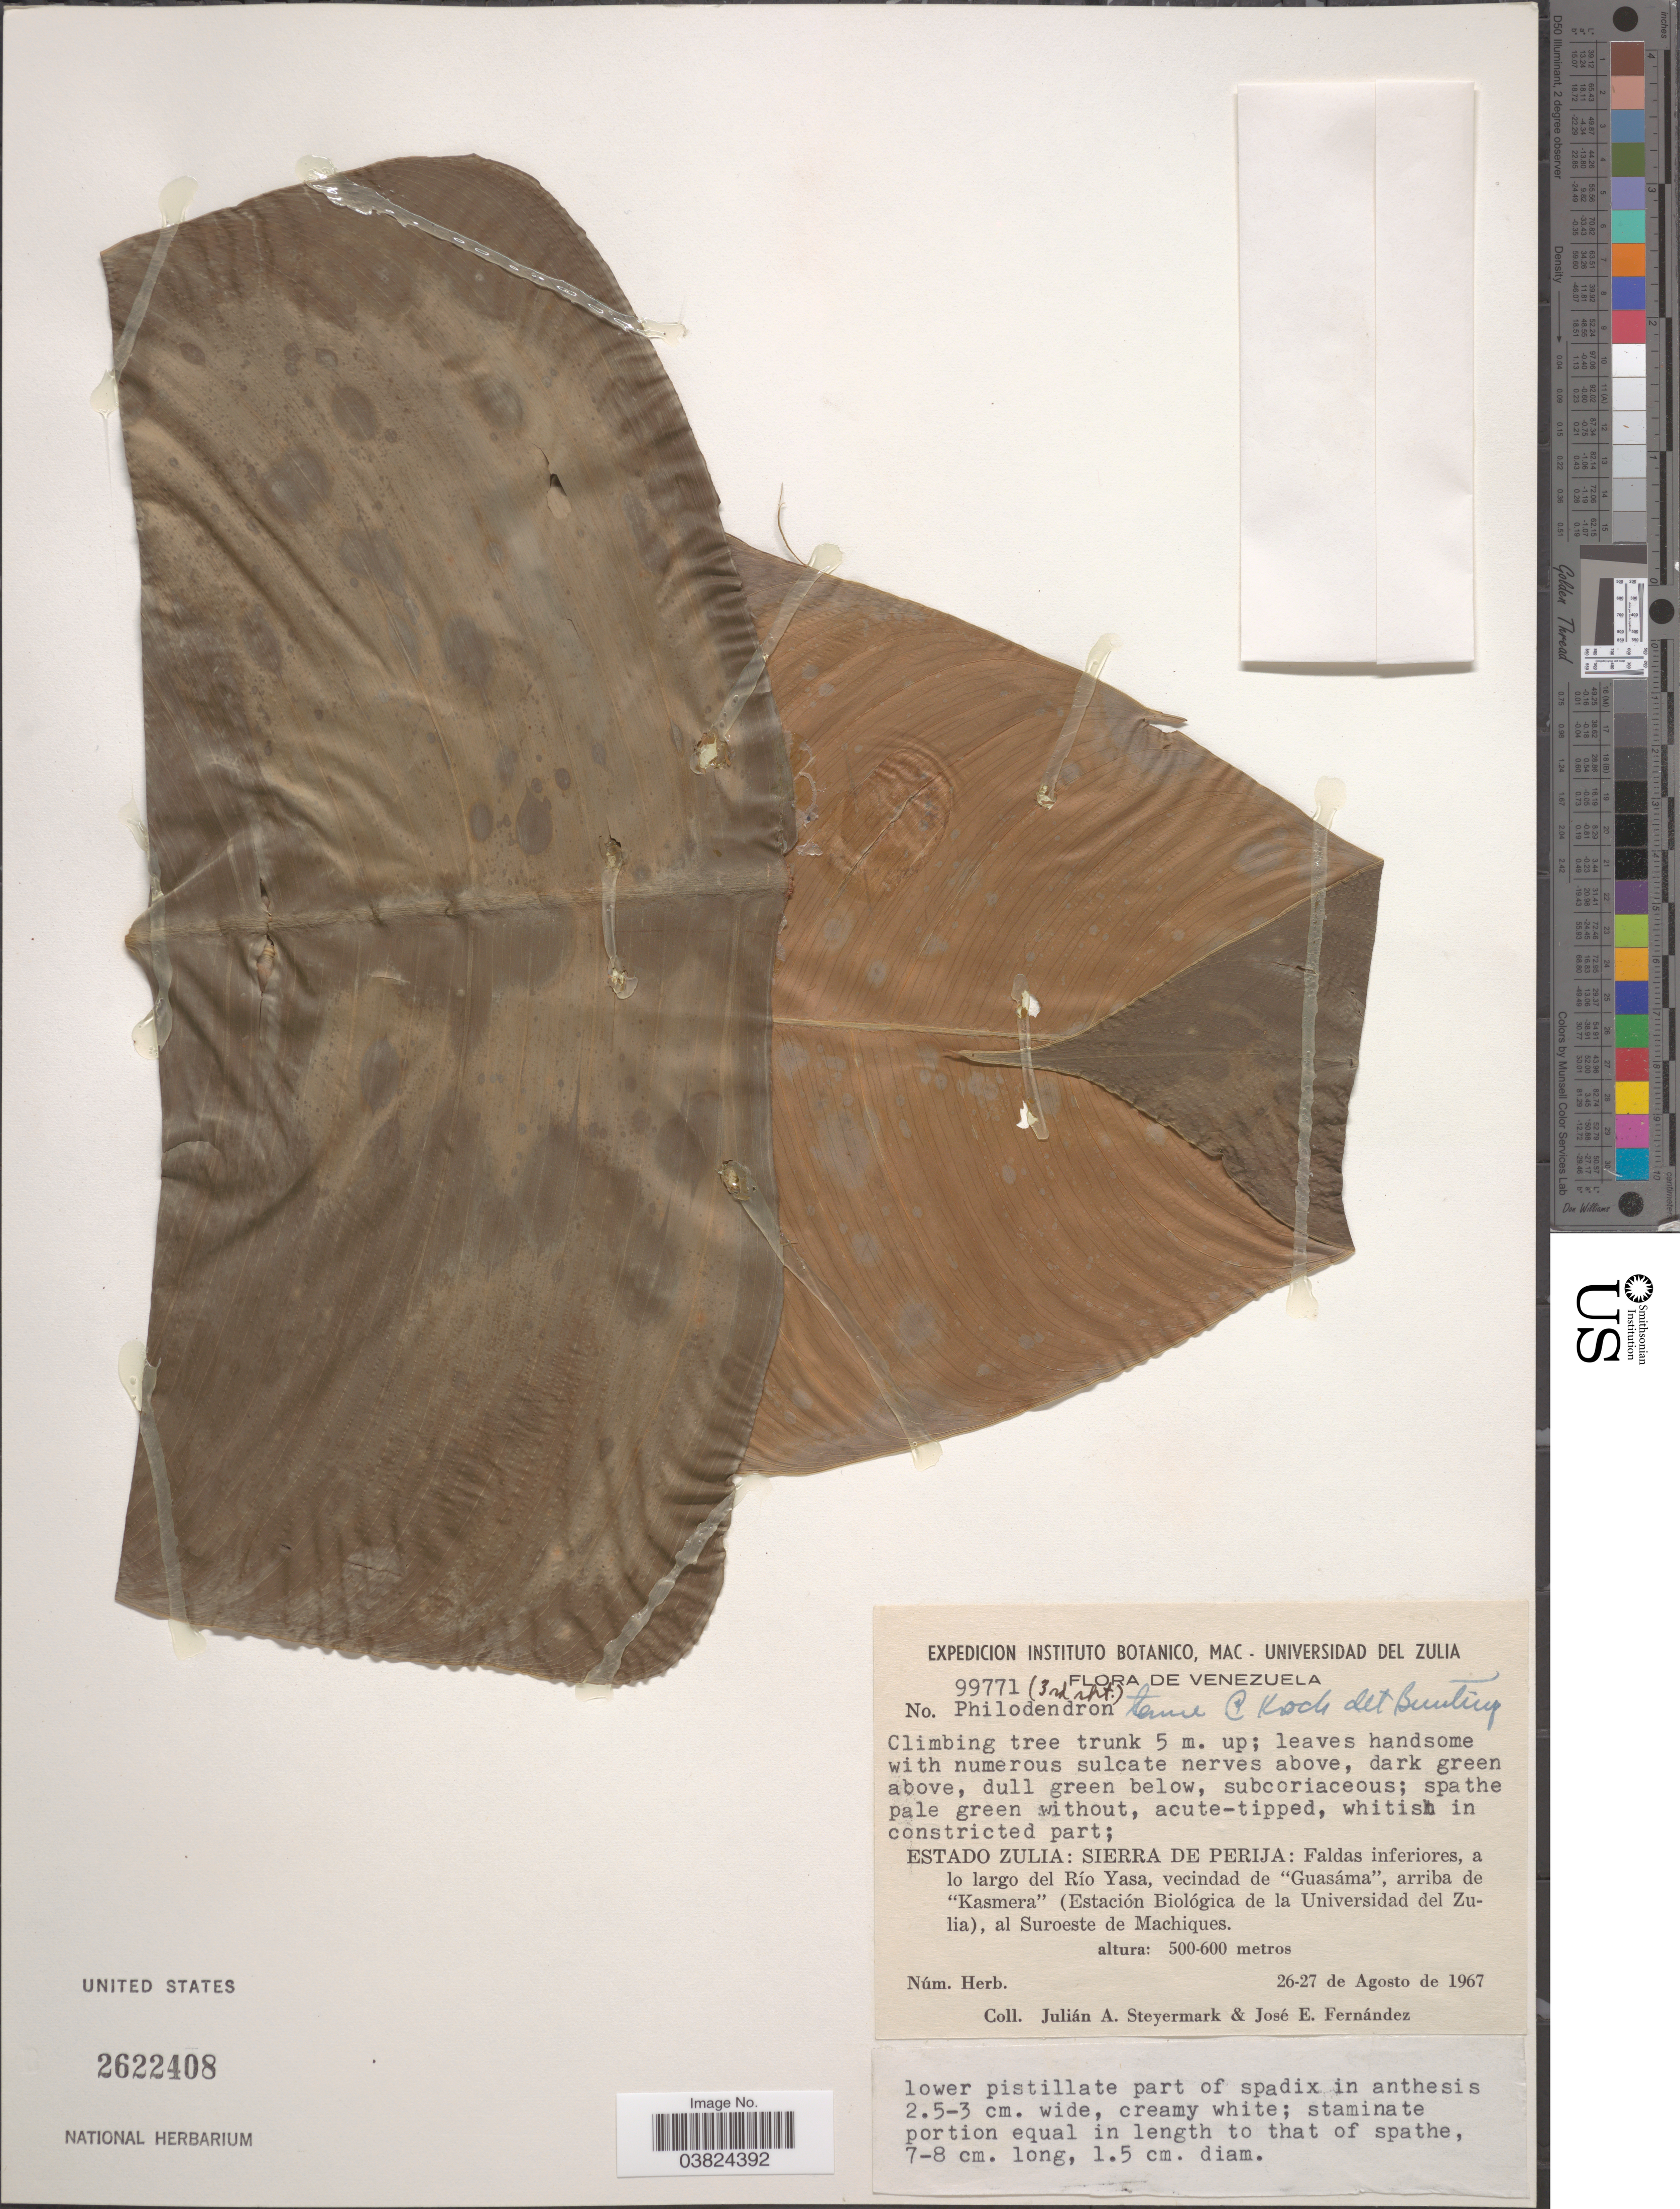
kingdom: Plantae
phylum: Tracheophyta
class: Liliopsida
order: Alismatales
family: Araceae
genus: Philodendron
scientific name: Philodendron tenue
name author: K. Koch & Augustin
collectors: J. Steyermark & J. Fernández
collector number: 99771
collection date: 1967-08-26/1967-08-27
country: Venezuela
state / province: Zulia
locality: Sierra de Perija: Faldas inferiores, a lo largo del Río Yasa, vecindad de "Guasáma", arriba de "Kasmera" (Estación Biológica de la Universidad del Zulia), al Suroeste de Machiques.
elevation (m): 500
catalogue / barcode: US 2622408